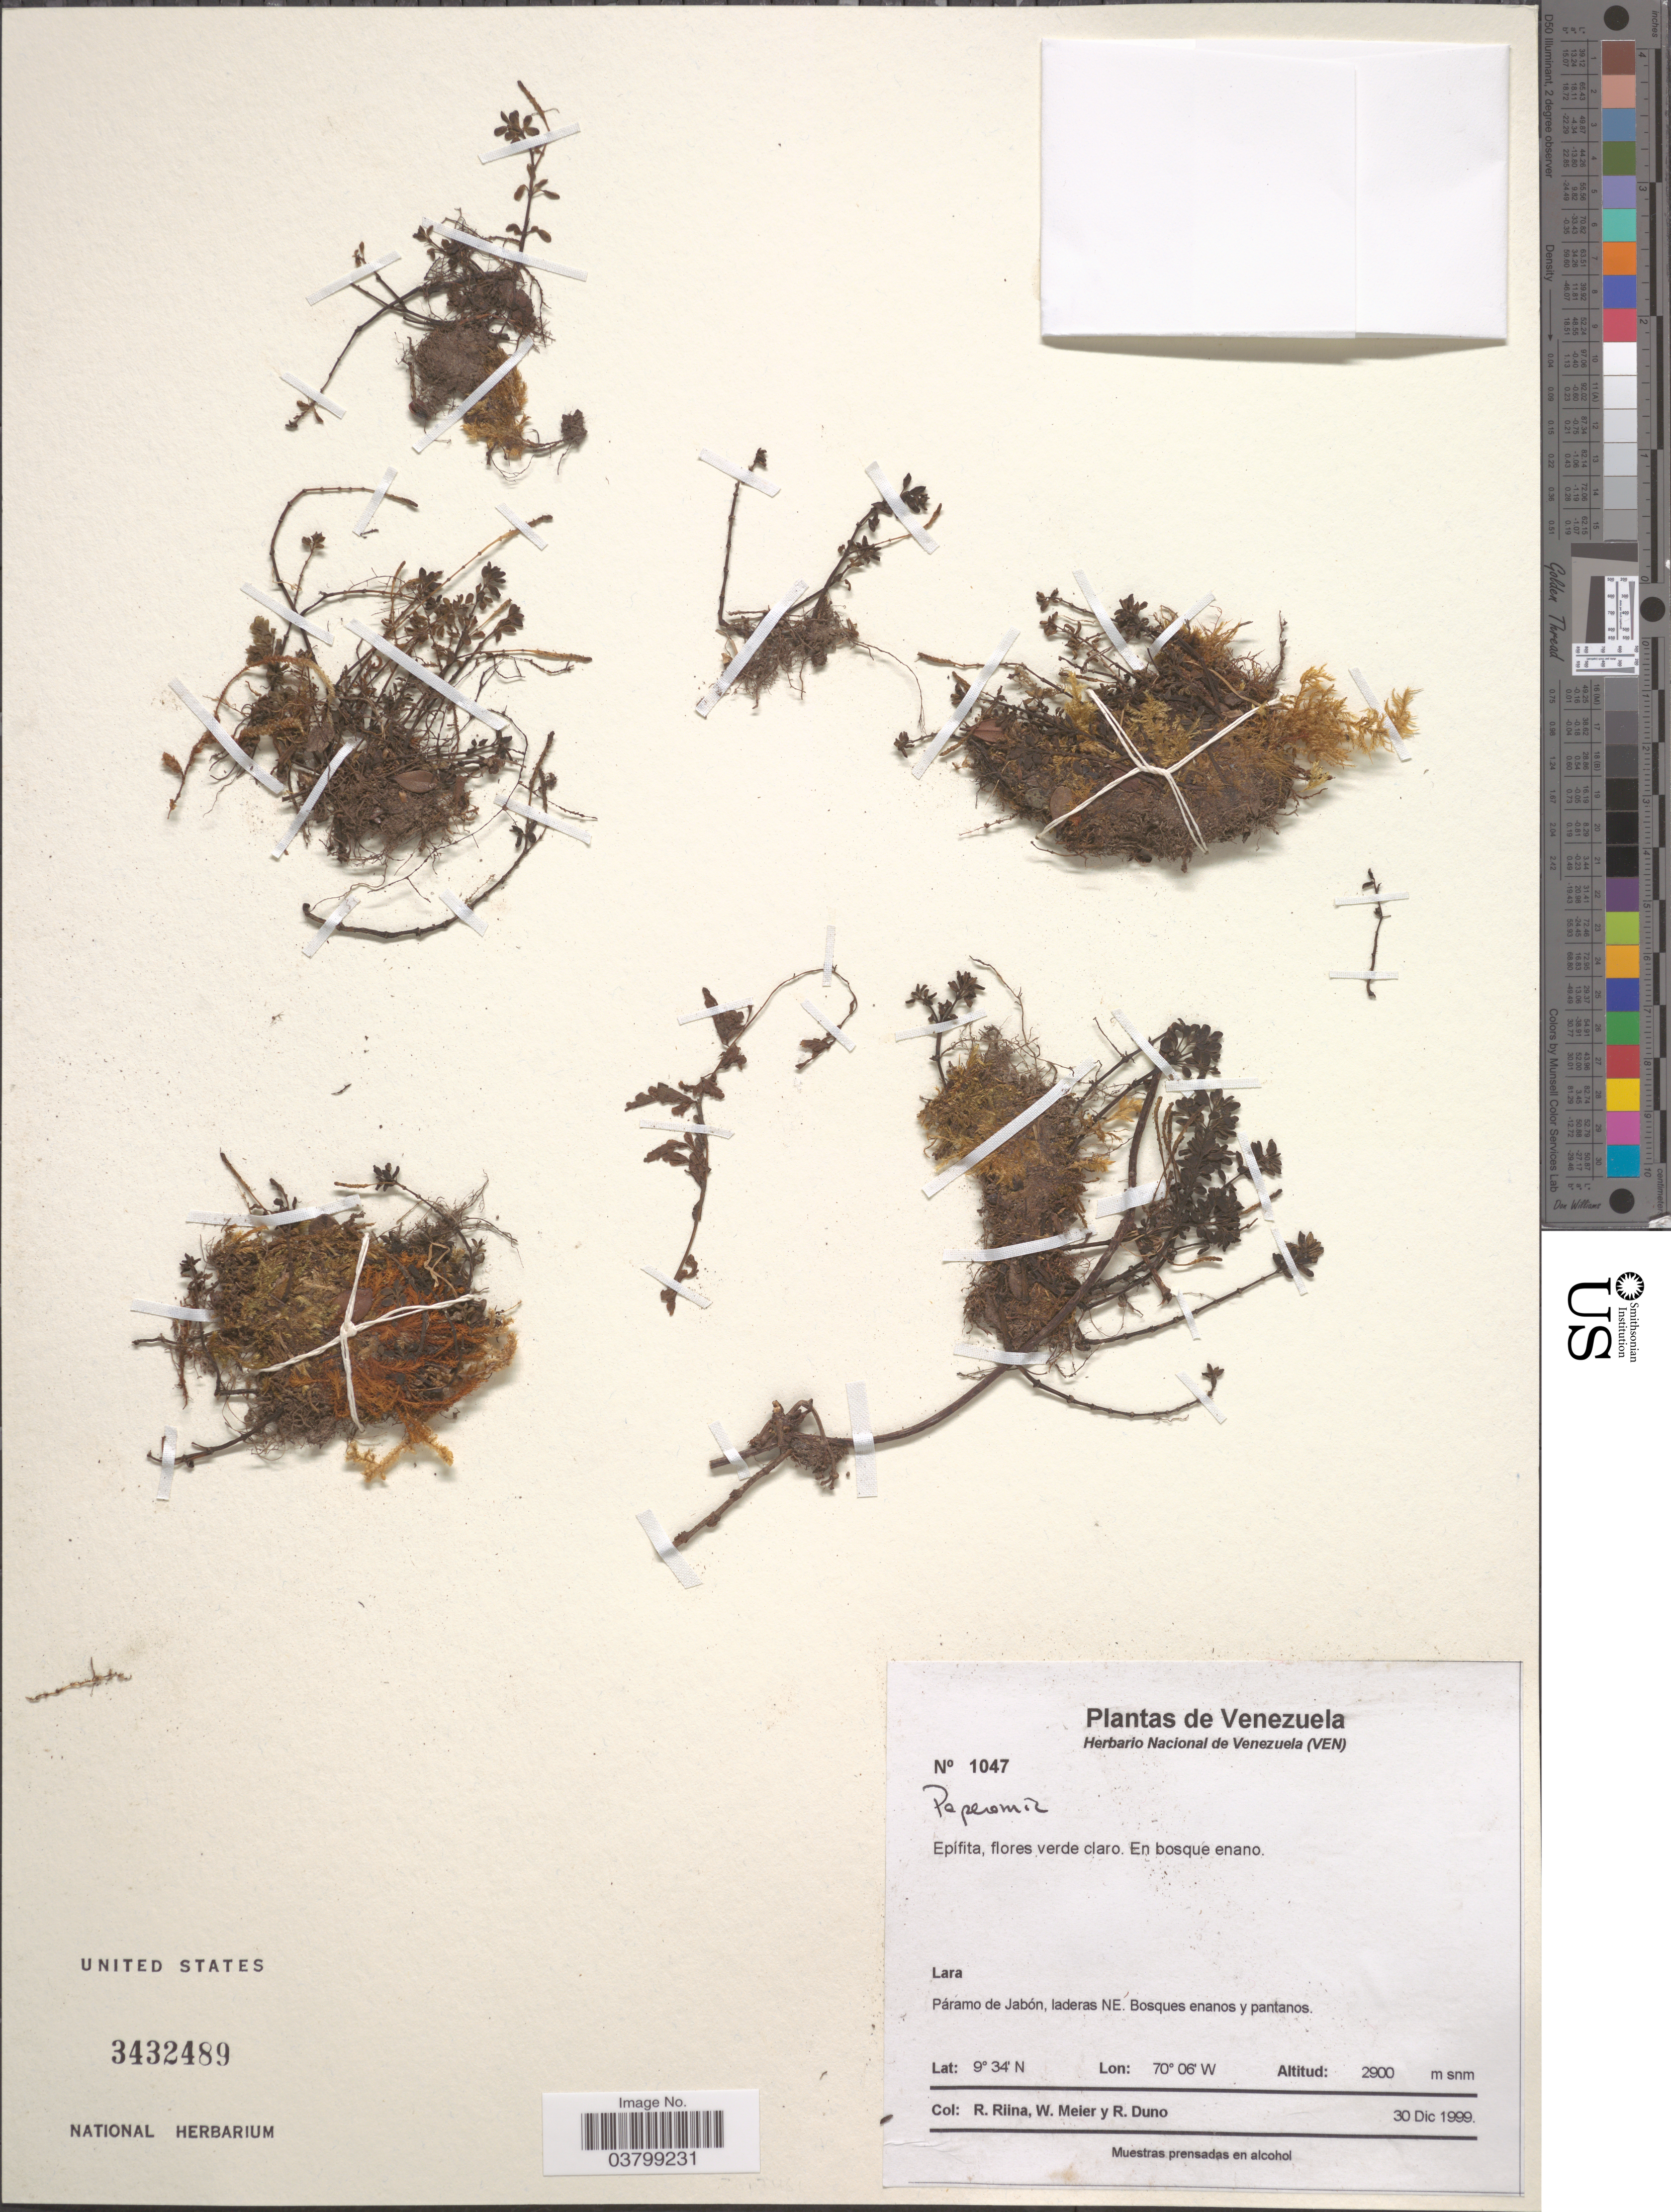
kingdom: Plantae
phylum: Tracheophyta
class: Magnoliopsida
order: Piperales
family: Piperaceae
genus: Peperomia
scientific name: Peperomia microphylla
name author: Kunth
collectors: R. Riina, W. Meier & R. Duno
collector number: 1047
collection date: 1999-12-30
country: Venezuela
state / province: Lara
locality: Páramo de Jabón, laderas NE. Bosques enanos y pantanos.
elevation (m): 2900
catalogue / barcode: US 3432489